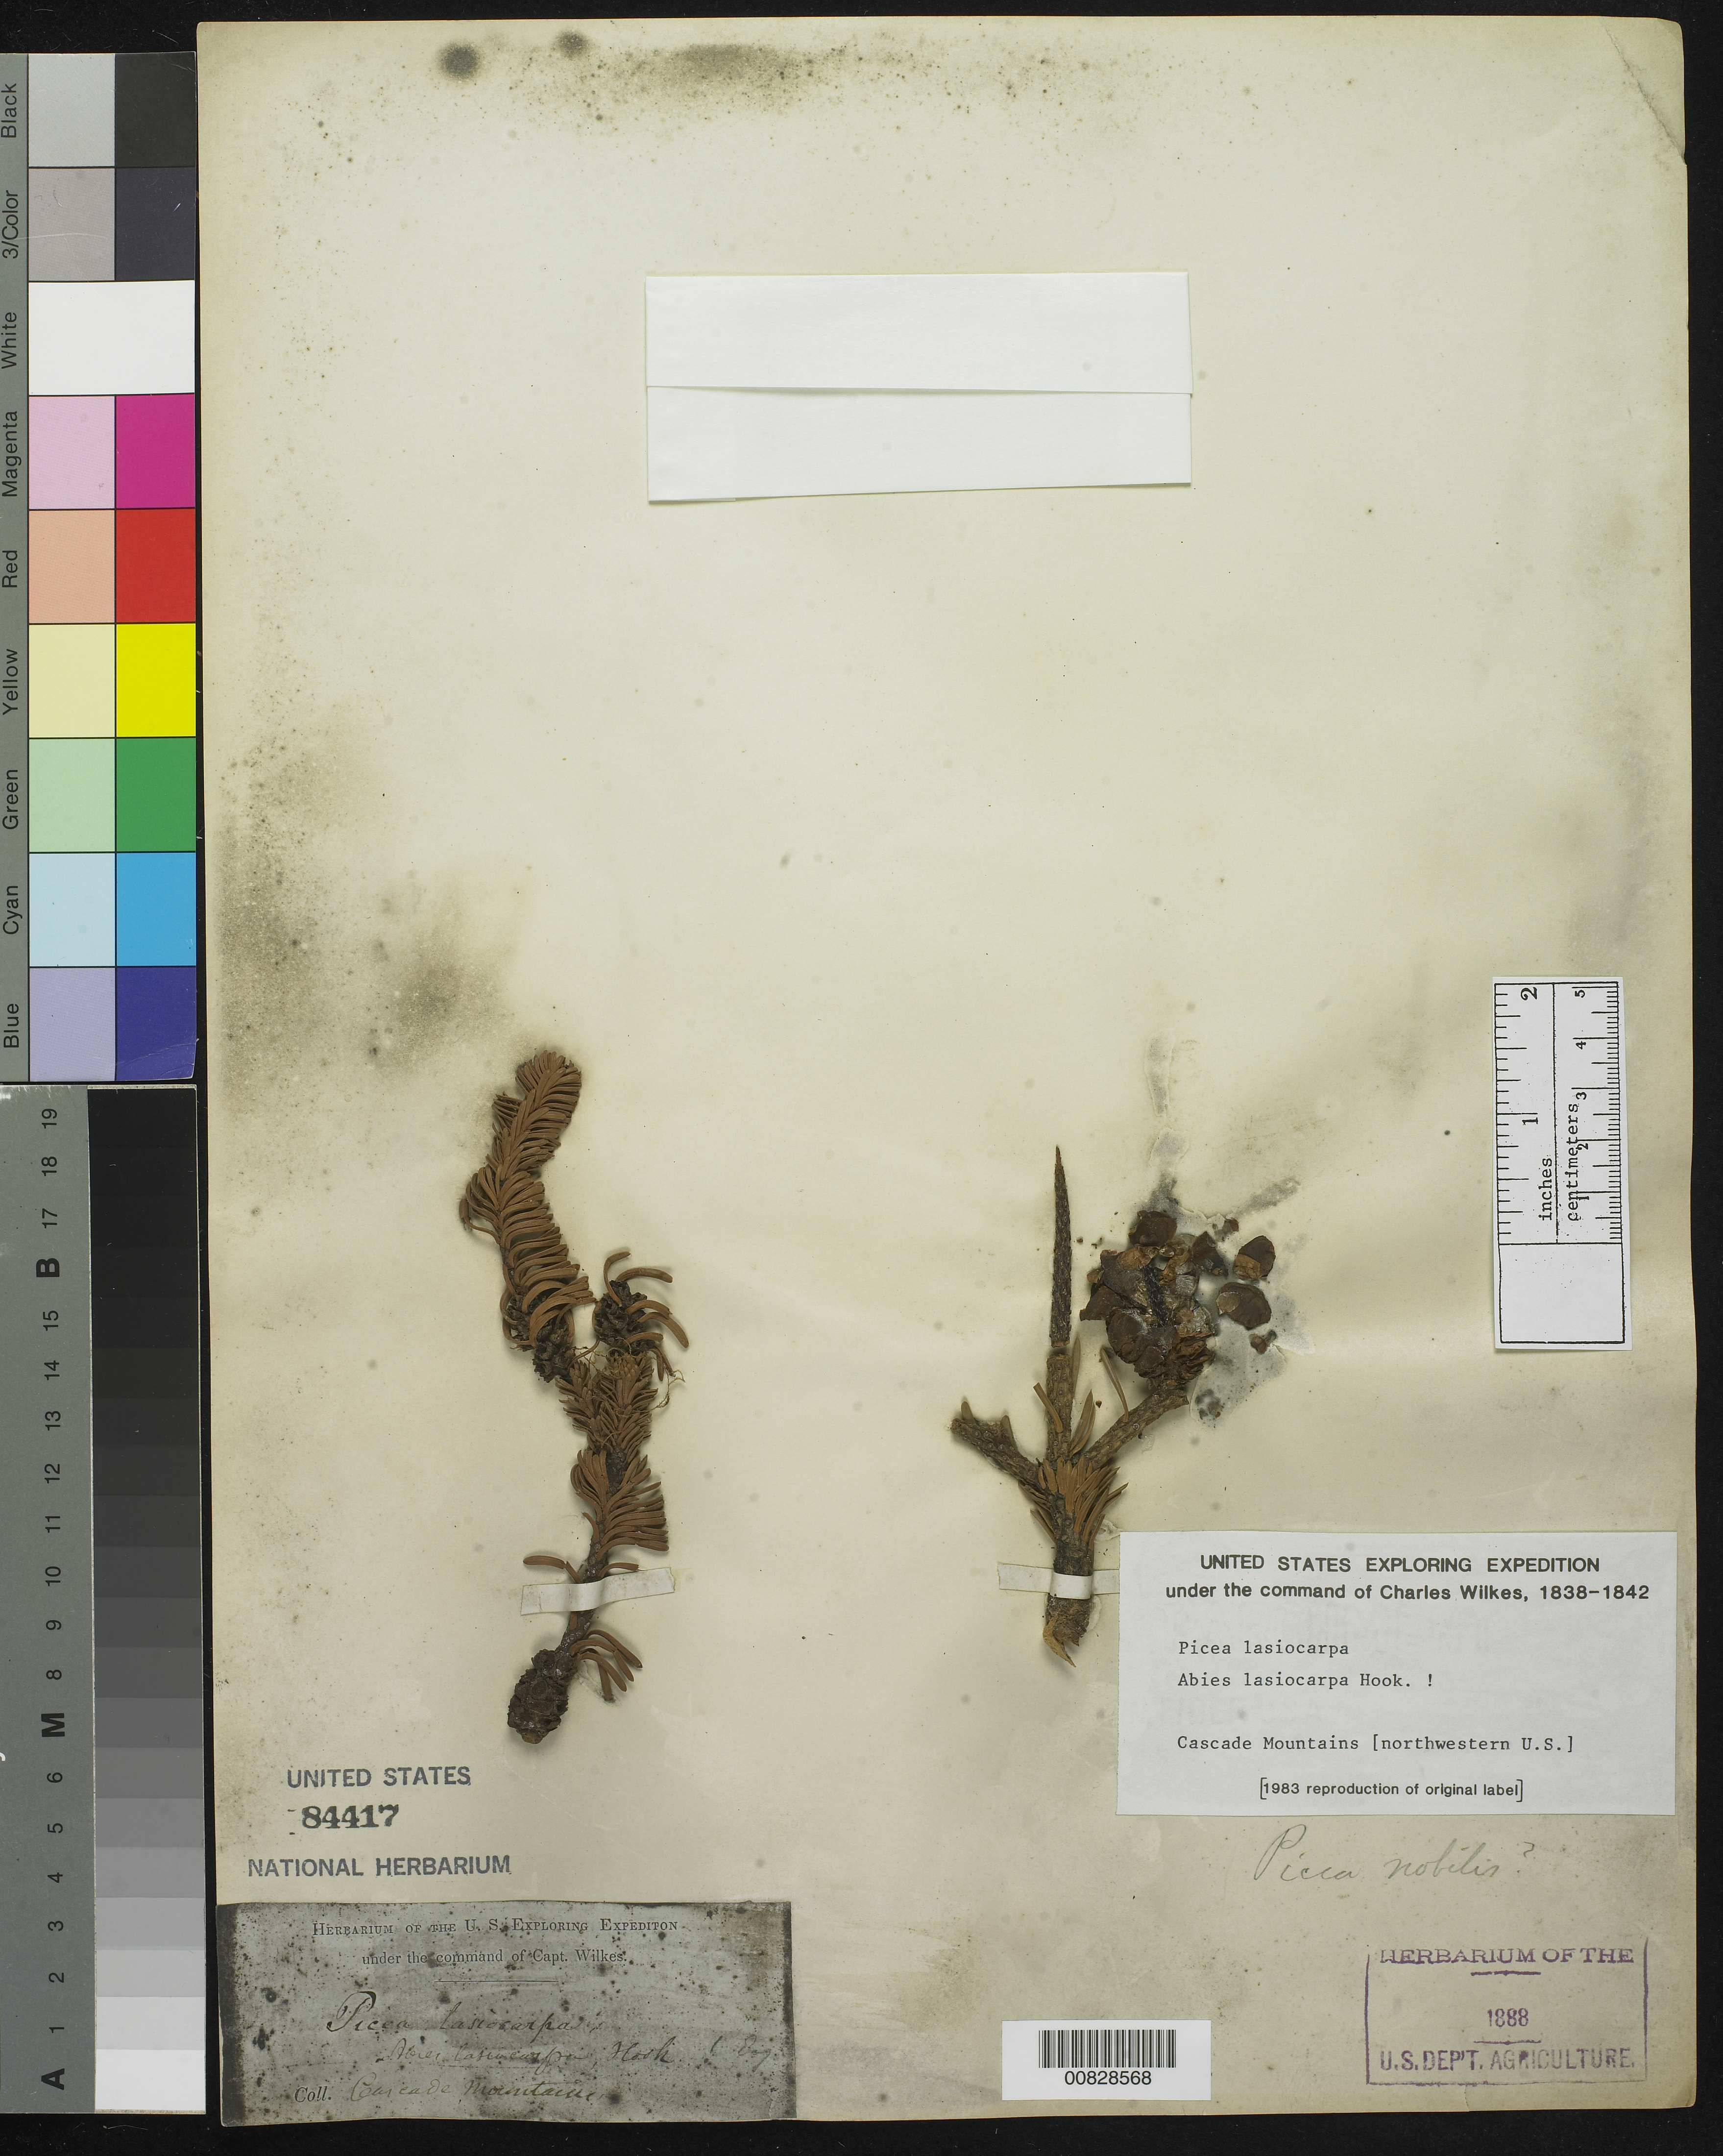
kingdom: Plantae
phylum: Tracheophyta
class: Pinopsida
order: Pinales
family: Pinaceae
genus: Abies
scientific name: Abies lasiocarpa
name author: (Hook.) Nutt.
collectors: Wilkes Explor. Exped.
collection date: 1838/1842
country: United States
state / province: Washington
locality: Cascade Mountains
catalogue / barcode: US 84417